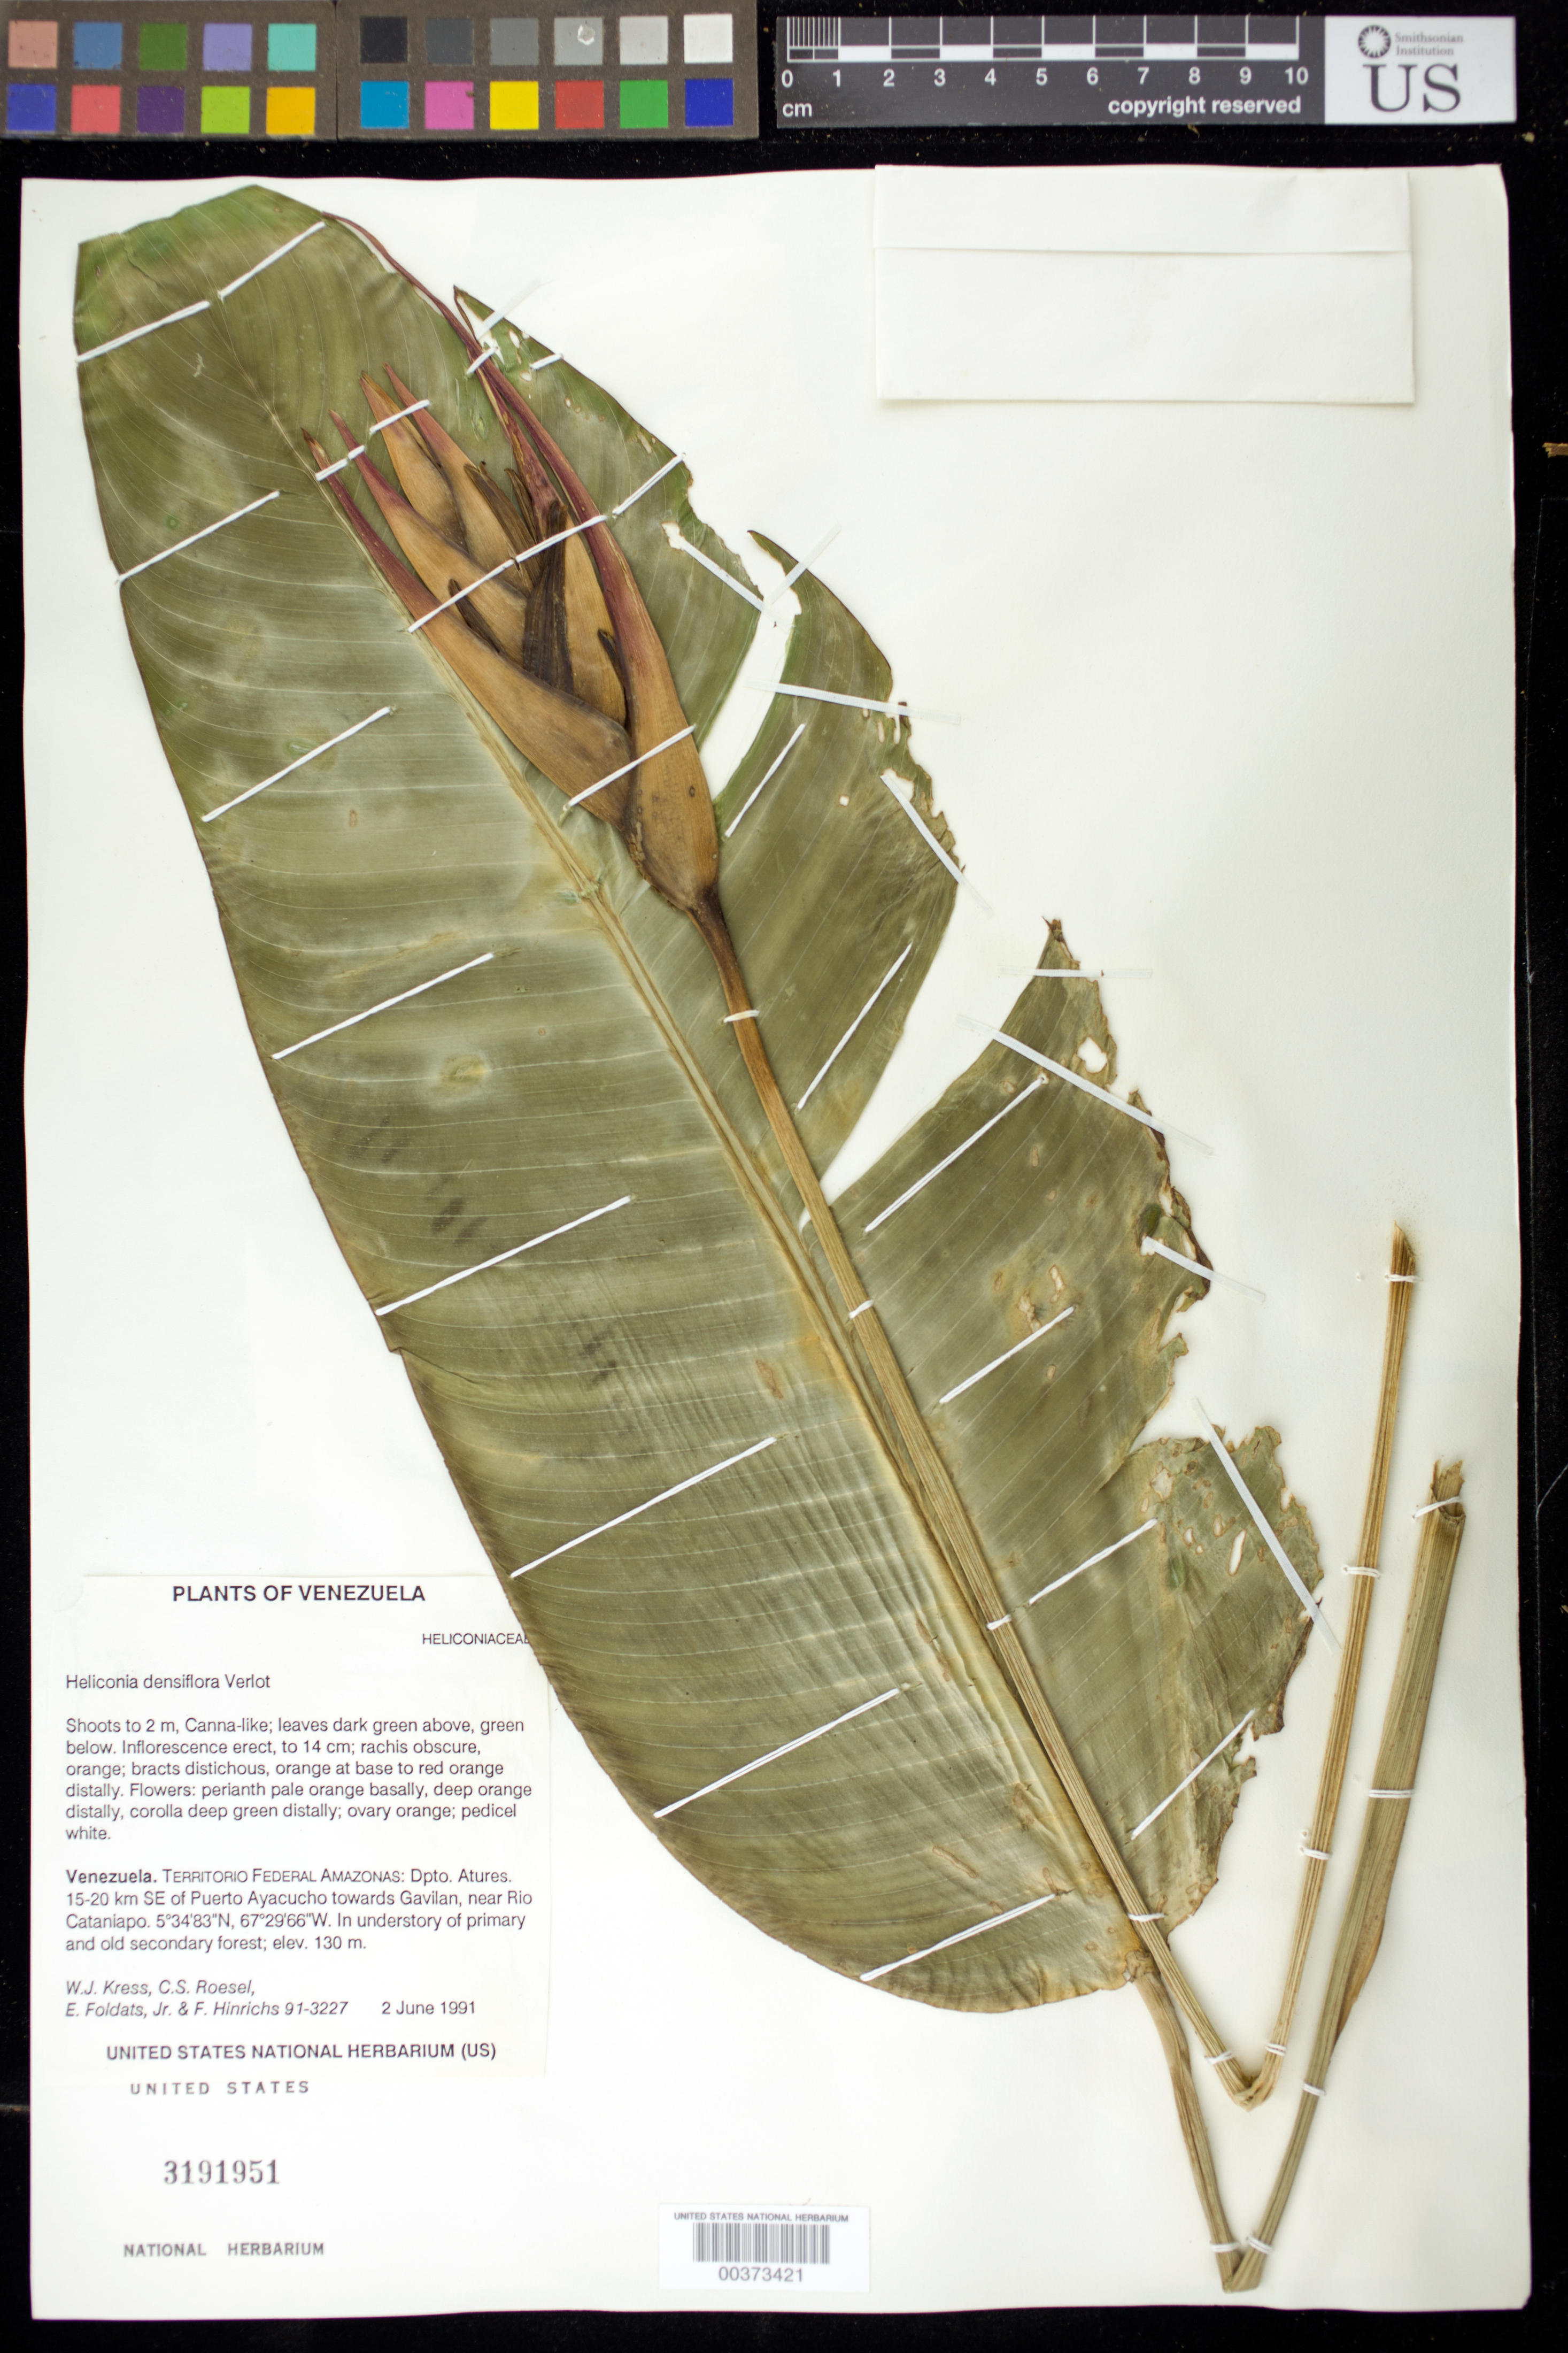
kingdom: Plantae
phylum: Tracheophyta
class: Liliopsida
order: Zingiberales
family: Heliconiaceae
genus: Heliconia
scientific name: Heliconia densiflora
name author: B. Verl.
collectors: W. J. Kress, C. S. Roesel, E. Foldats & F. Hinrichs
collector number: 91-3227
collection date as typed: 02 Jun 1991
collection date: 1991-06-02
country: Venezuela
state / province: Amazonas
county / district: Atures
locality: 15-20 km se of puerto ayacucho towards gavilan near rio cataniapo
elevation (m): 130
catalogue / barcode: US 3191951